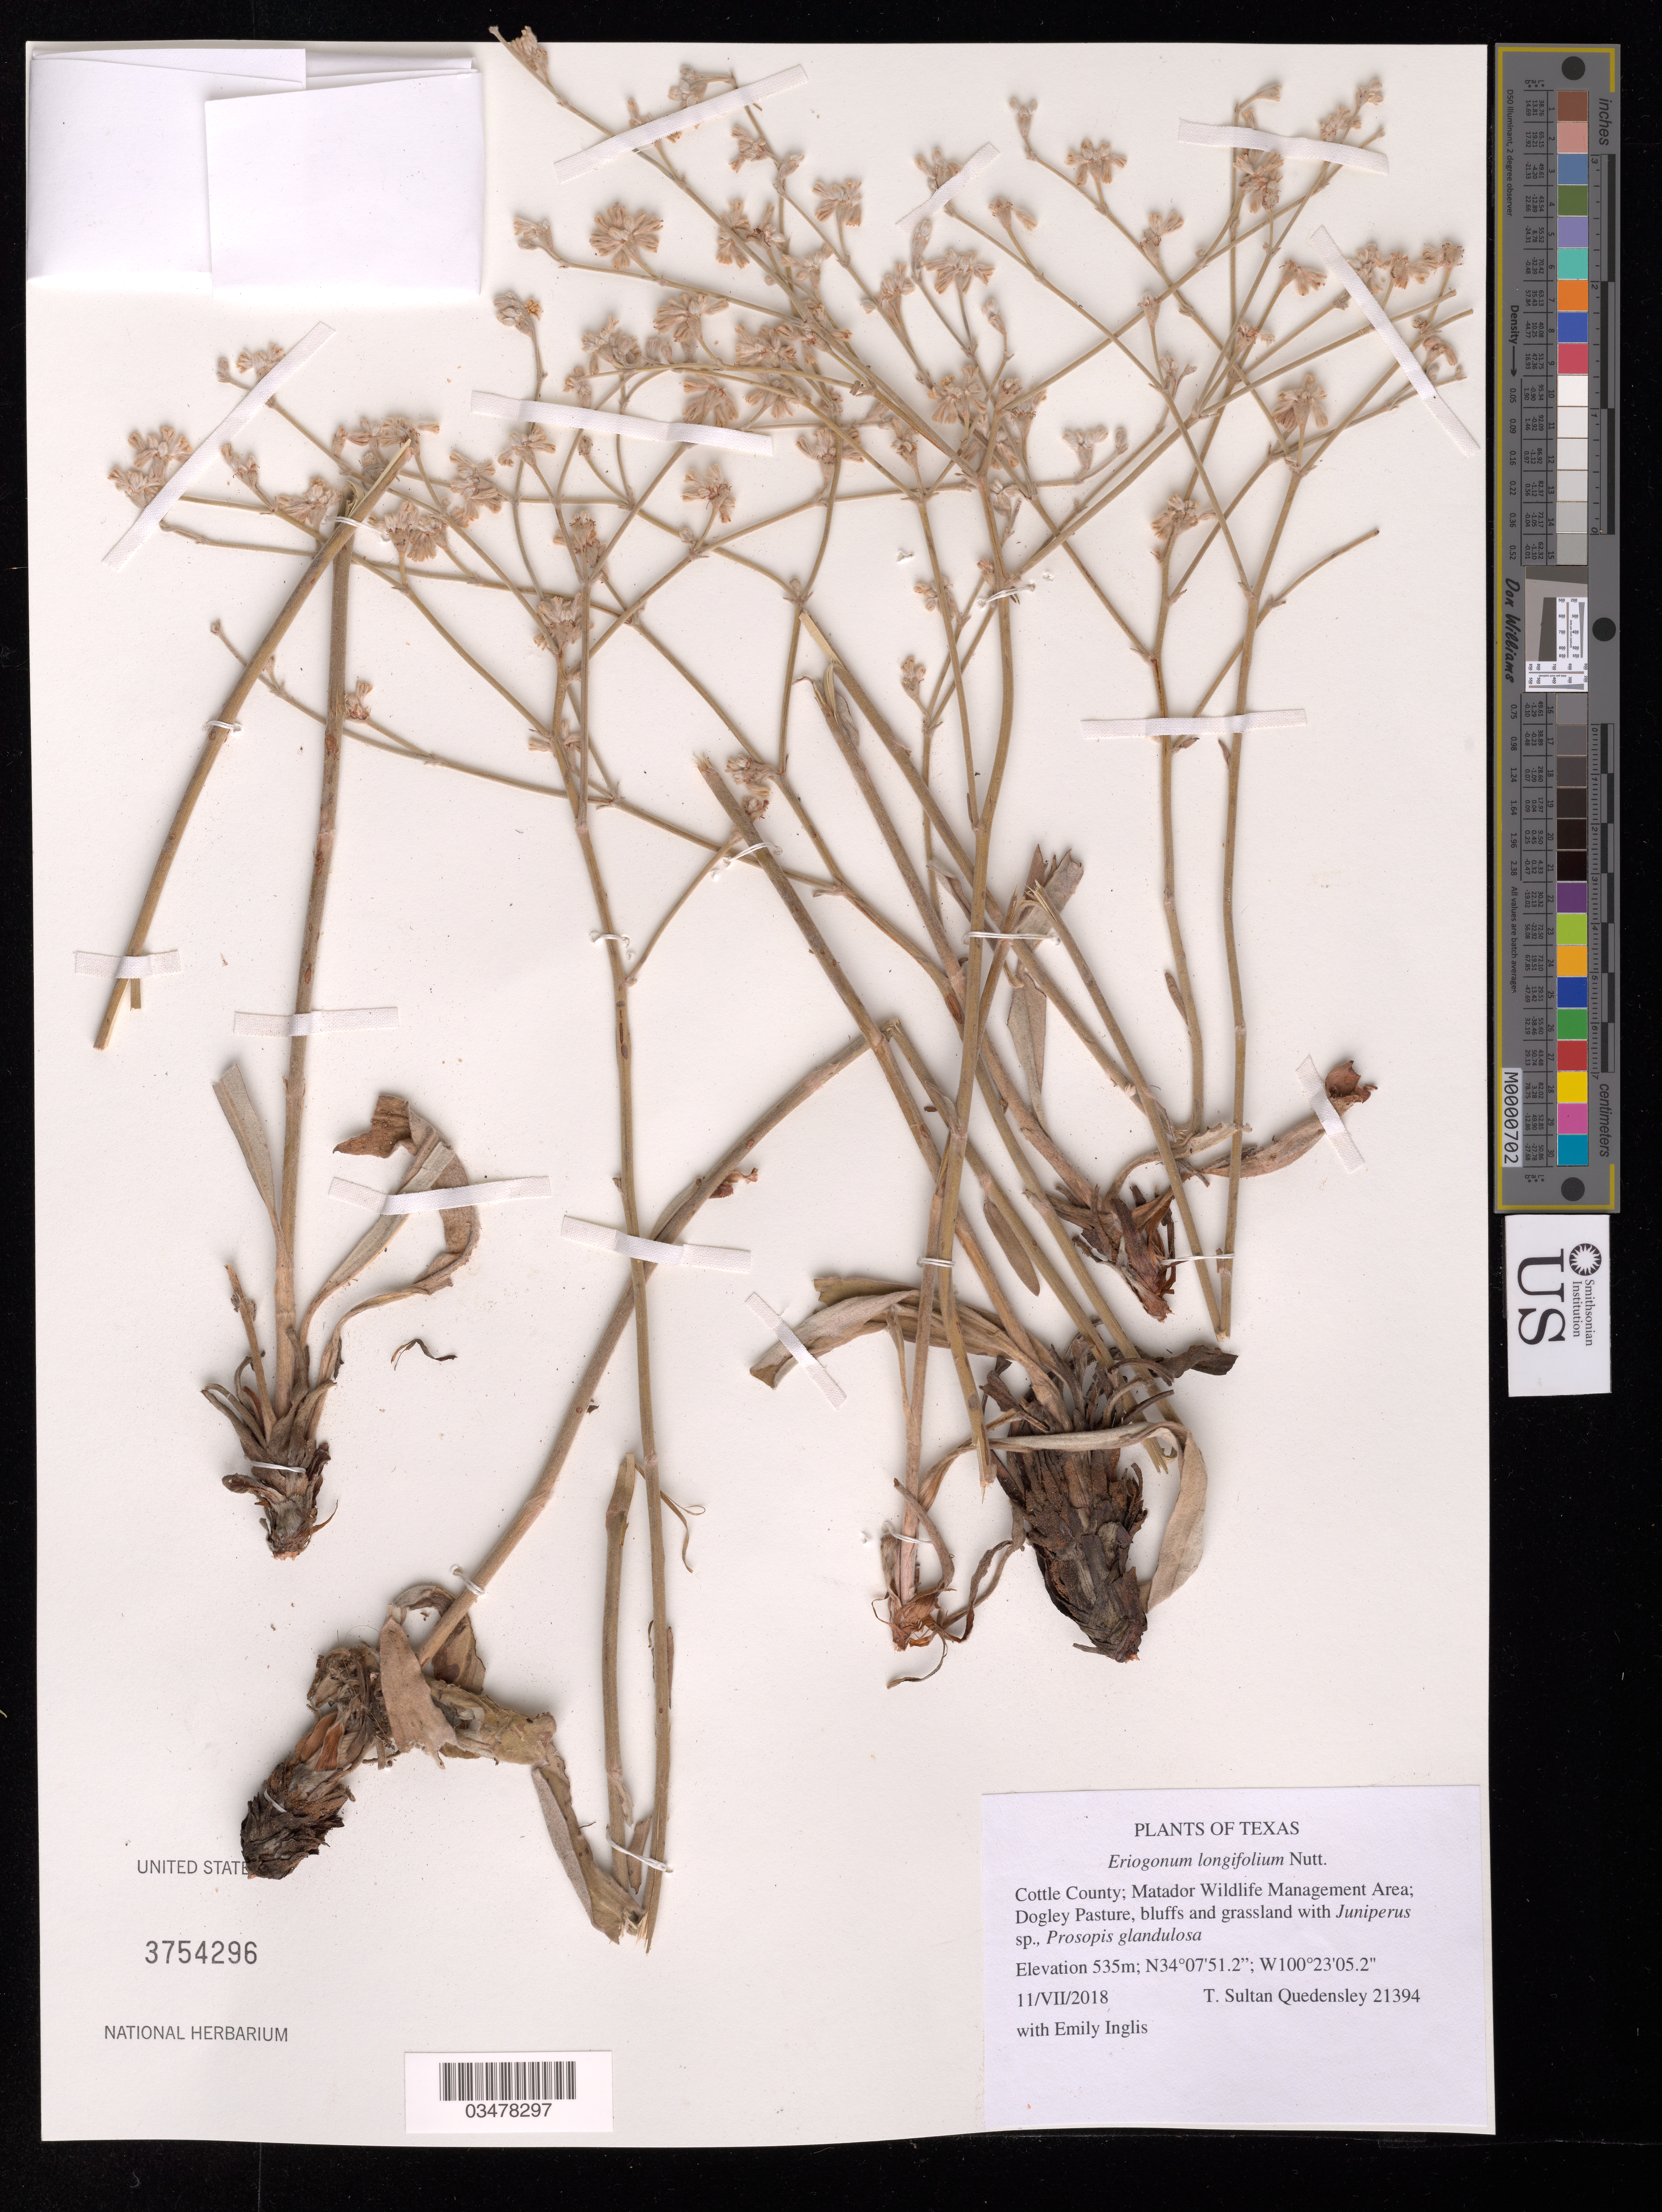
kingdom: Plantae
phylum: Tracheophyta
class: Magnoliopsida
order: Caryophyllales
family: Polygonaceae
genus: Eriogonum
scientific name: Eriogonum longifolium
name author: Nutt.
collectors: T. S. Quedensley & E. Inglis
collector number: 21394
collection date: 2018-07-11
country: United States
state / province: Texas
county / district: Cottle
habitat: Bluffs and grassland with Juniperus sp., Prosopis glandulosa.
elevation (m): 535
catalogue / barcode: US 3754296